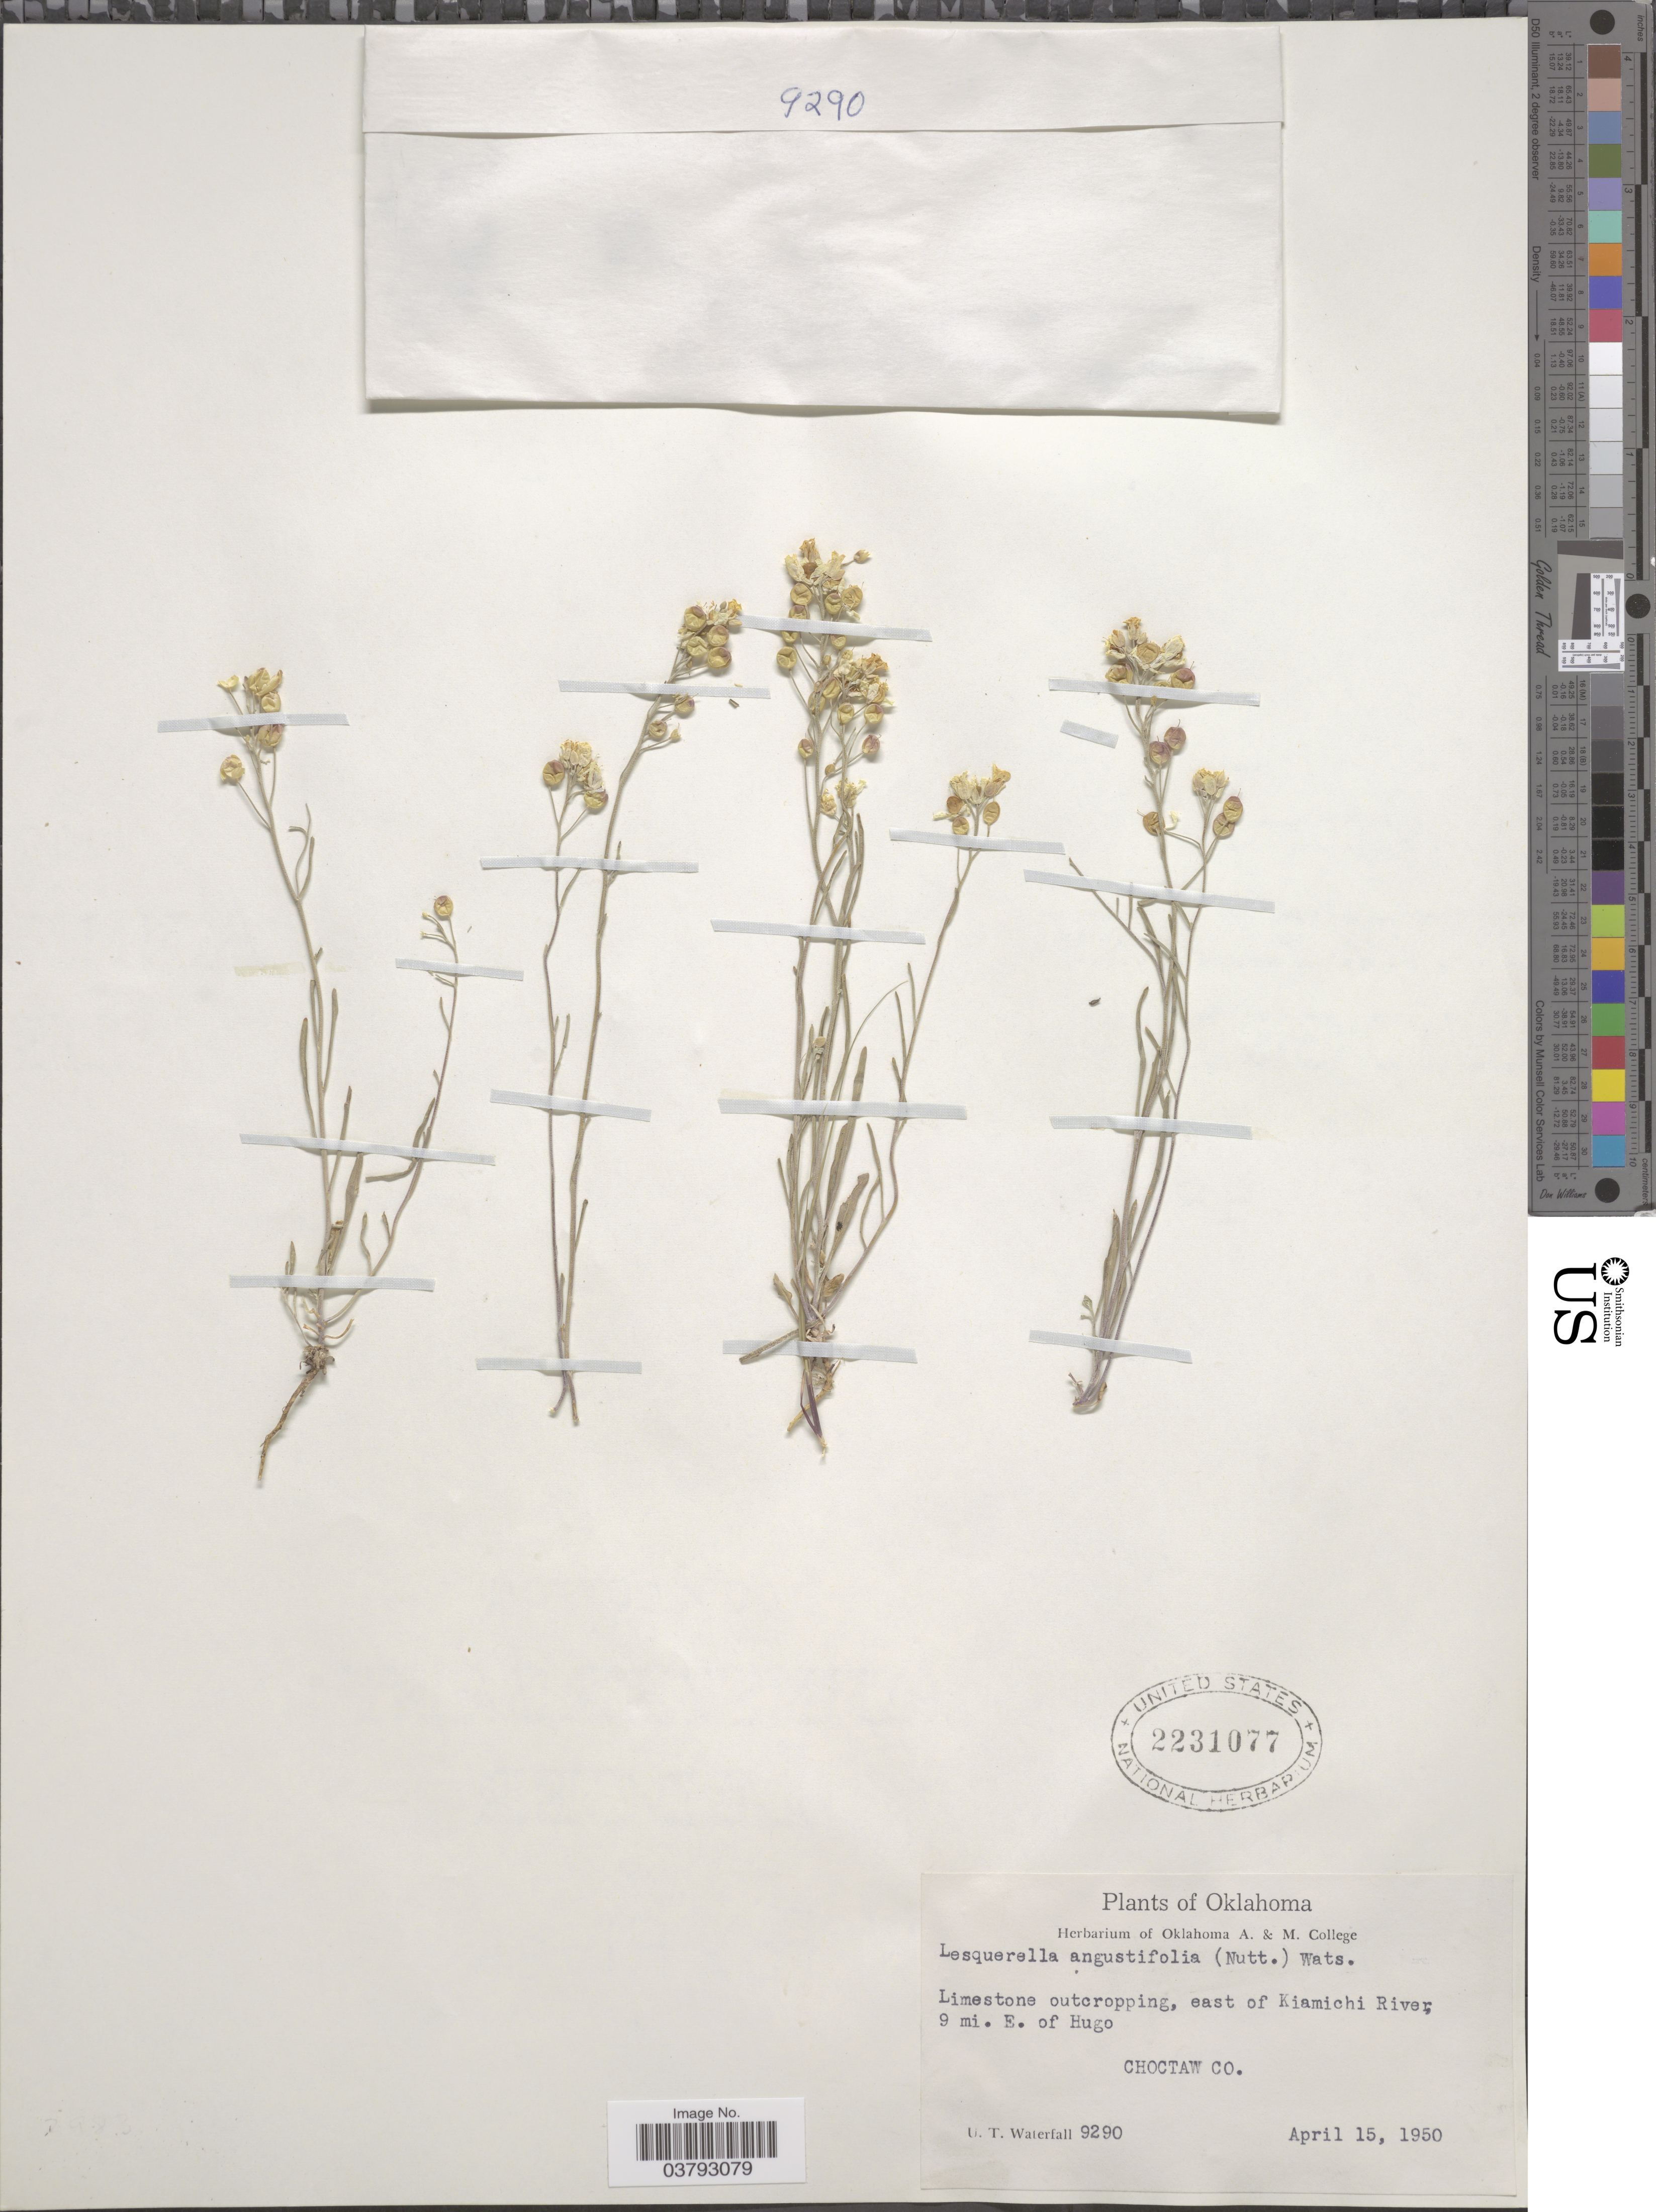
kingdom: Plantae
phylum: Tracheophyta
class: Magnoliopsida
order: Brassicales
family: Brassicaceae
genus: Lesquerella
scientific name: Lesquerella angustifolia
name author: (Nutt. ex Torr. & A. Gray) S. Watson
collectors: U. T. Waterfall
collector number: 9290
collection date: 1950-04-15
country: United States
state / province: Oklahoma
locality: East of Kiamichi River, 9 mi. E. of Hugo. Choctaw Co.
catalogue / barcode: US 2231077